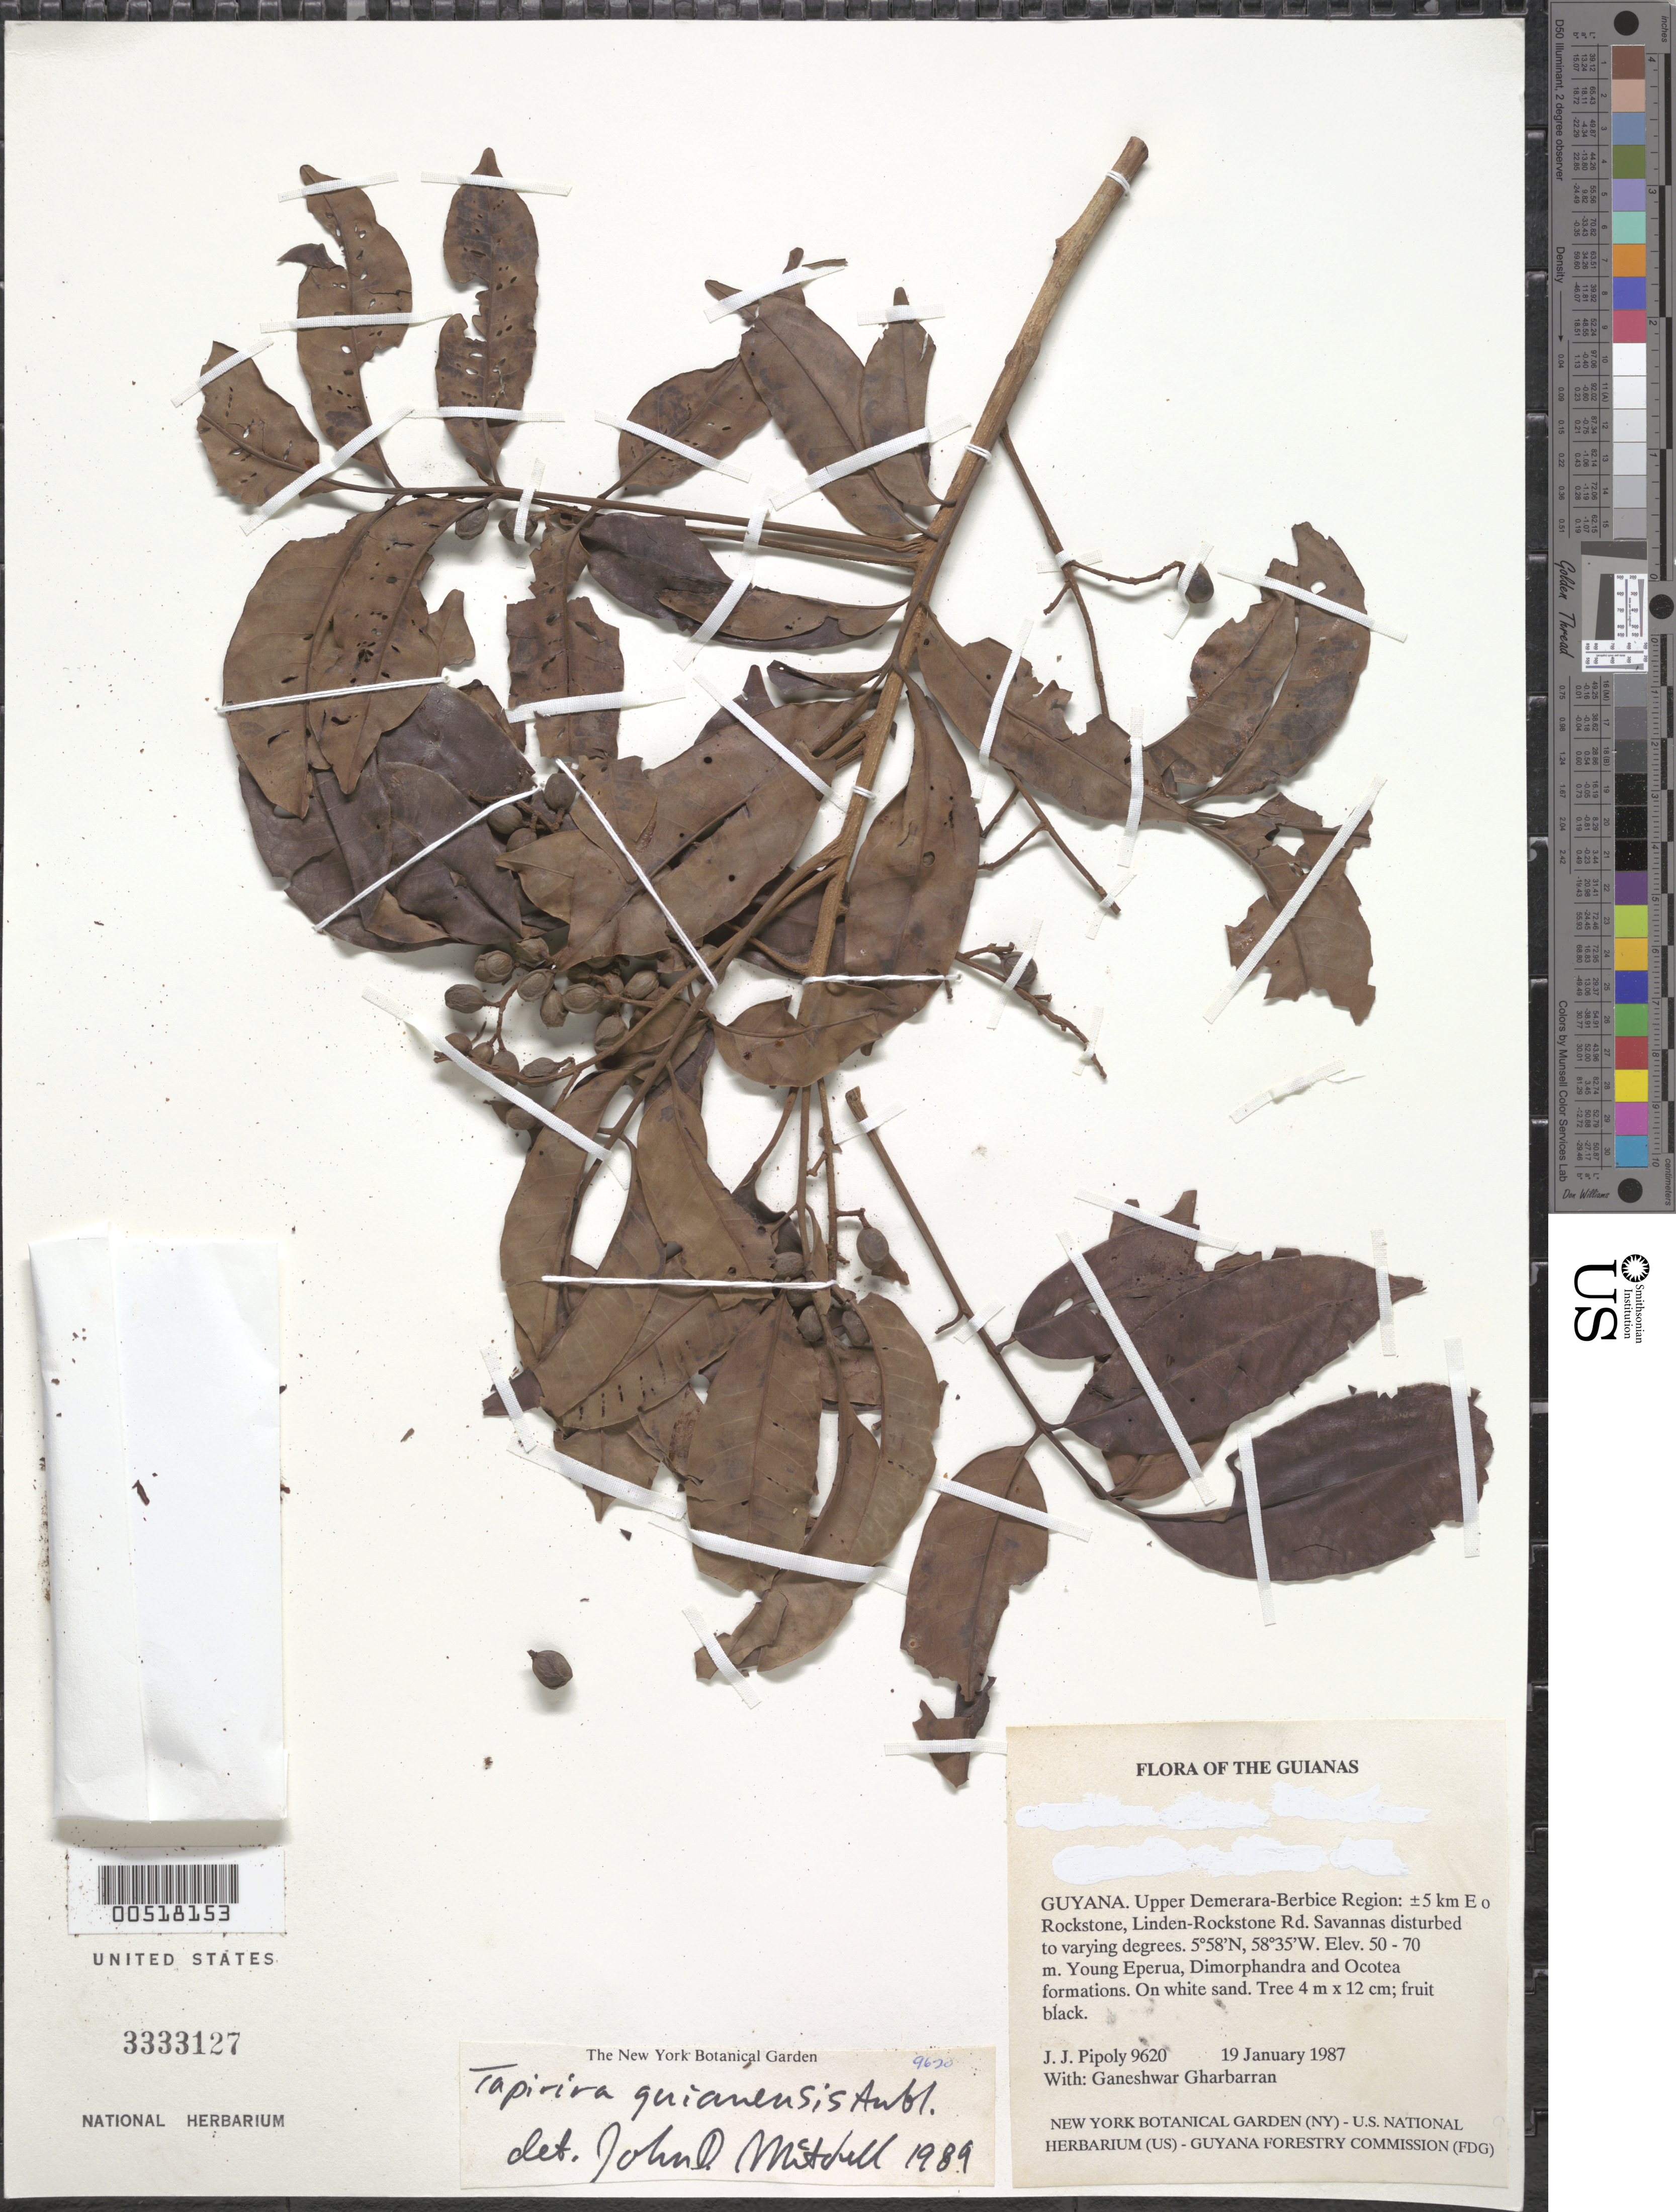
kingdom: Plantae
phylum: Tracheophyta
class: Magnoliopsida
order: Sapindales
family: Anacardiaceae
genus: Tapirira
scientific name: Tapirira guianensis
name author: Aubl.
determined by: Mitchell, John D.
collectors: J. J. Pipoly & G. Gharbarran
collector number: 9620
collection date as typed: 19 January 1987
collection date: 1987-01-19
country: Guyana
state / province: U. Demerara-Berbice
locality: ±5 km E of Rockstone, Linden-Rockstone Rd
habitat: Savannas disturbed to varying degrees. Young Eperua, Dimorphandra and Ocotea formations. On white sand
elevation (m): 50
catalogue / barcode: US 3333127